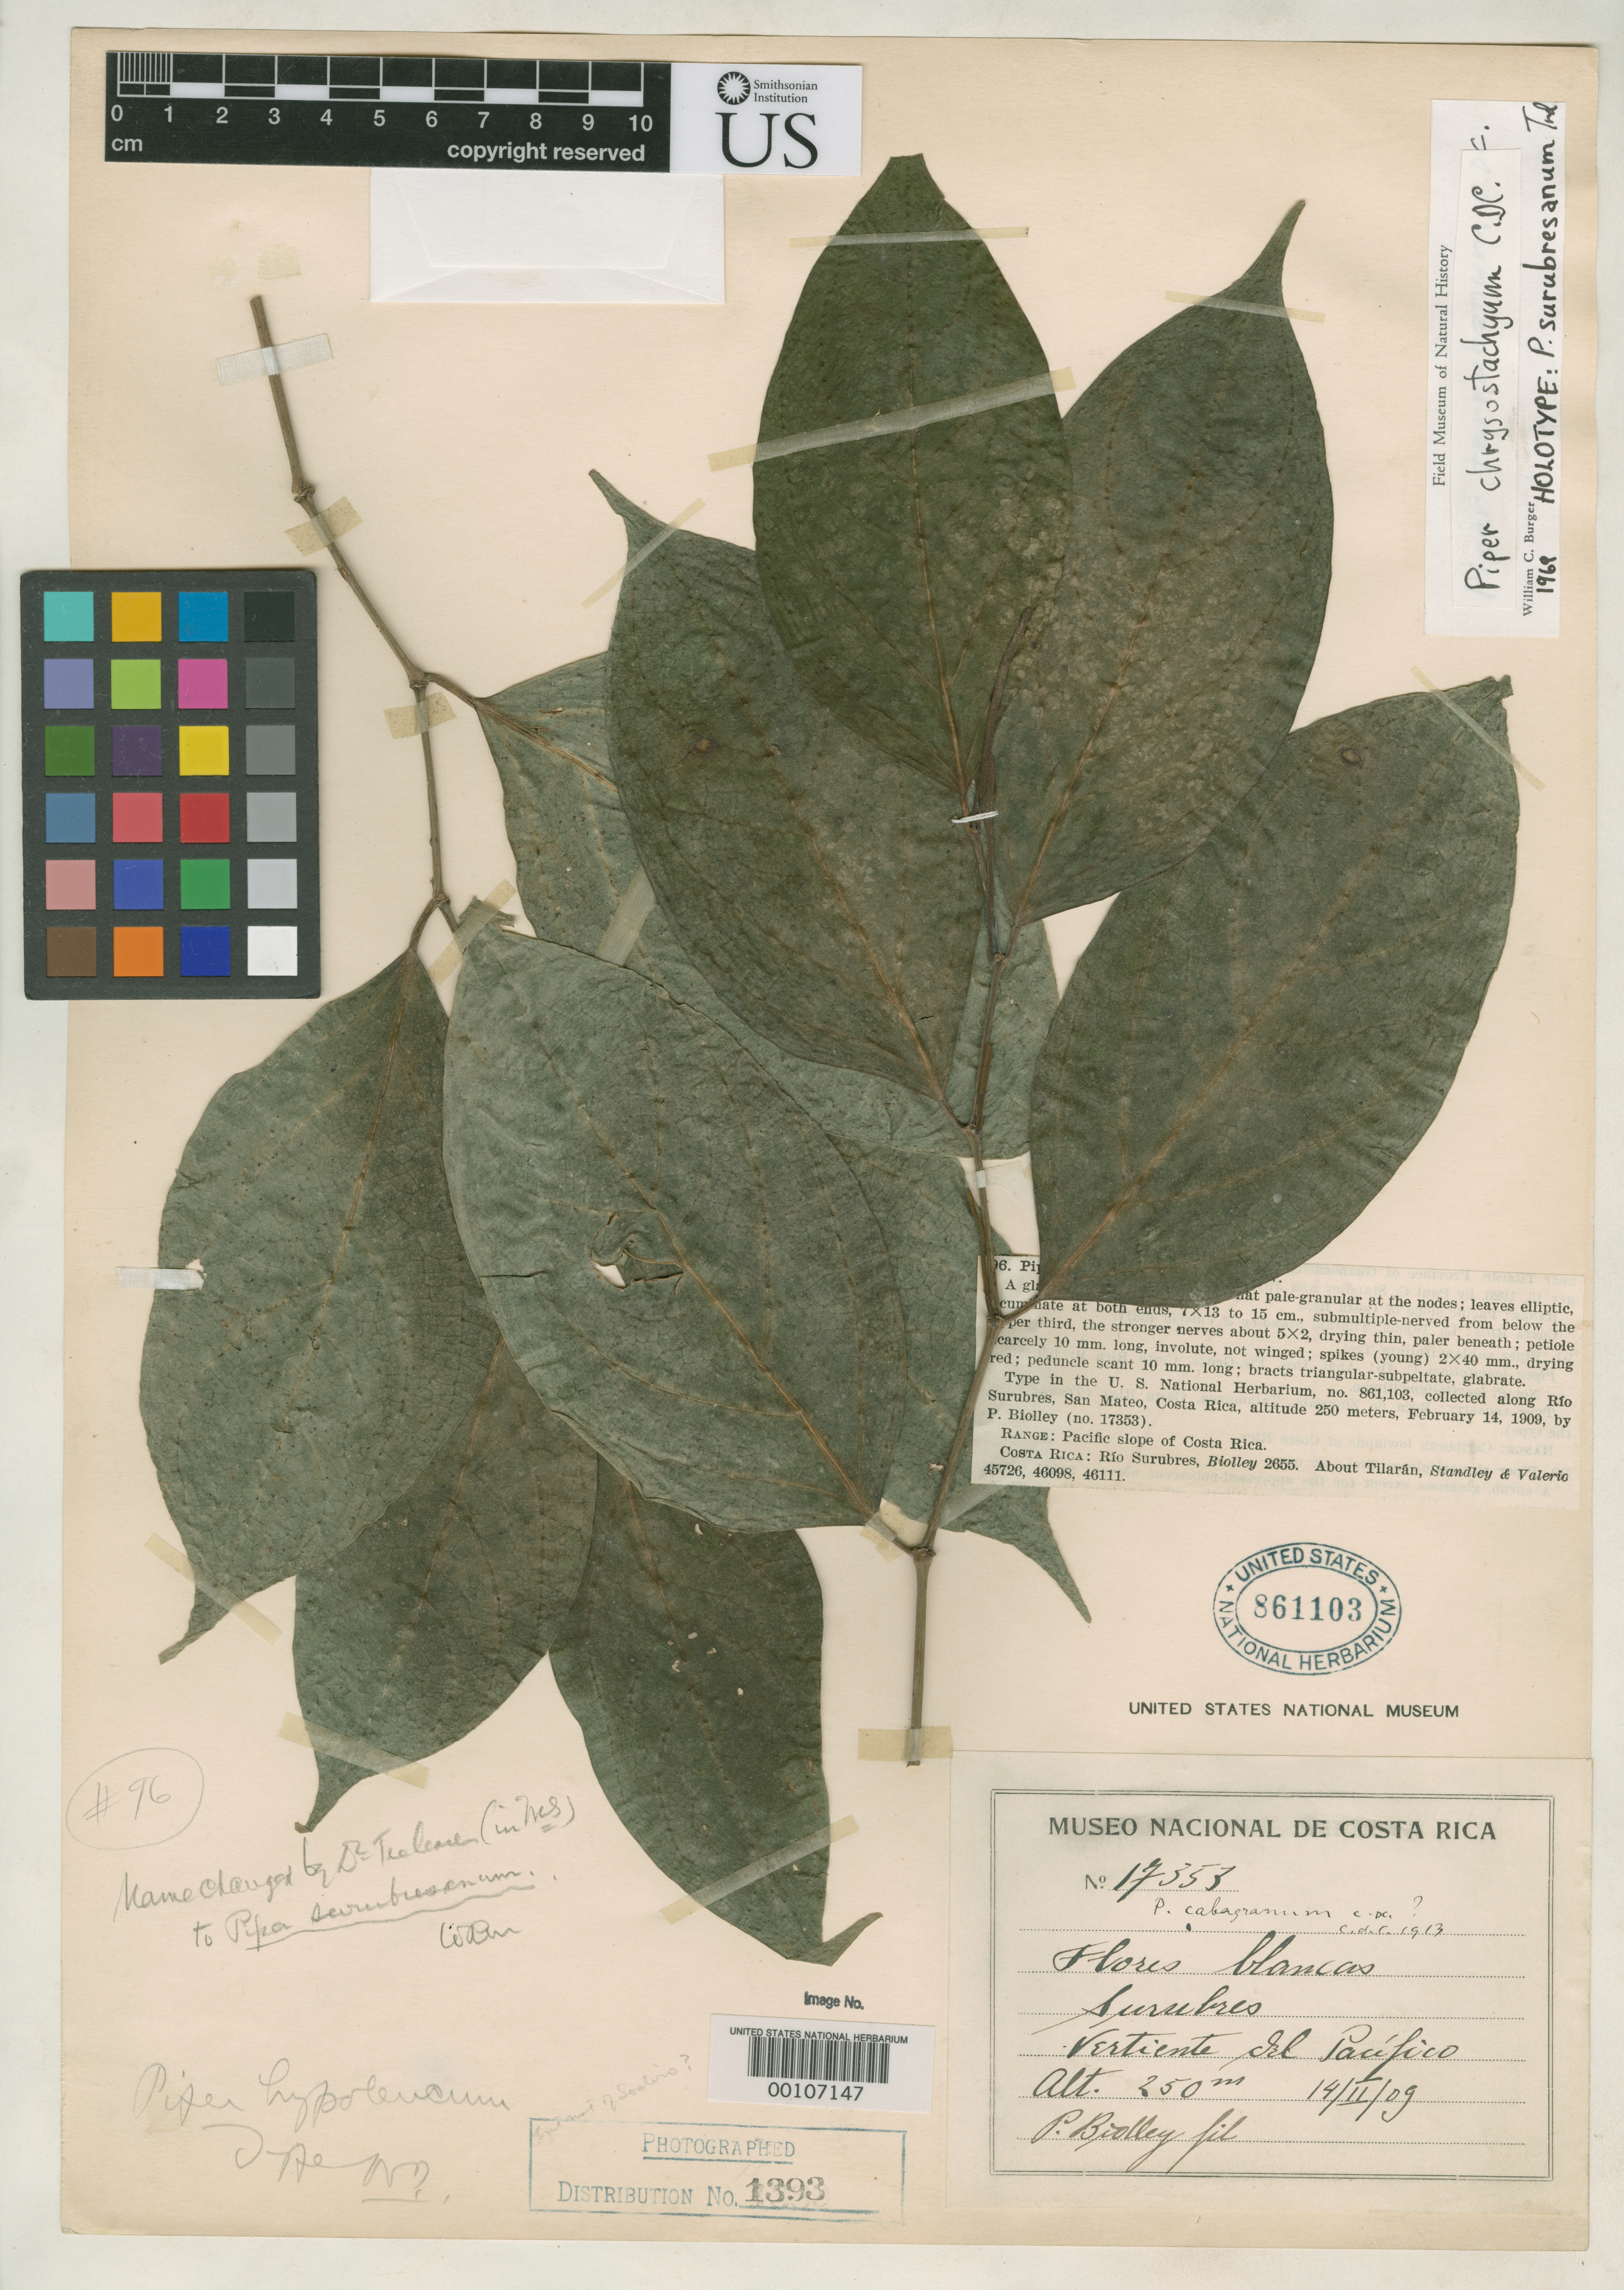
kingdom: Plantae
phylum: Tracheophyta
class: Magnoliopsida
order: Piperales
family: Piperaceae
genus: Piper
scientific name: Piper surubresanum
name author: Trel.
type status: Holotype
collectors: P. Biolley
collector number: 17353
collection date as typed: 14 Feb 1909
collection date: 1909-02-14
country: Costa Rica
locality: Along Rio Surubres, San Mateo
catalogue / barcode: US 861103